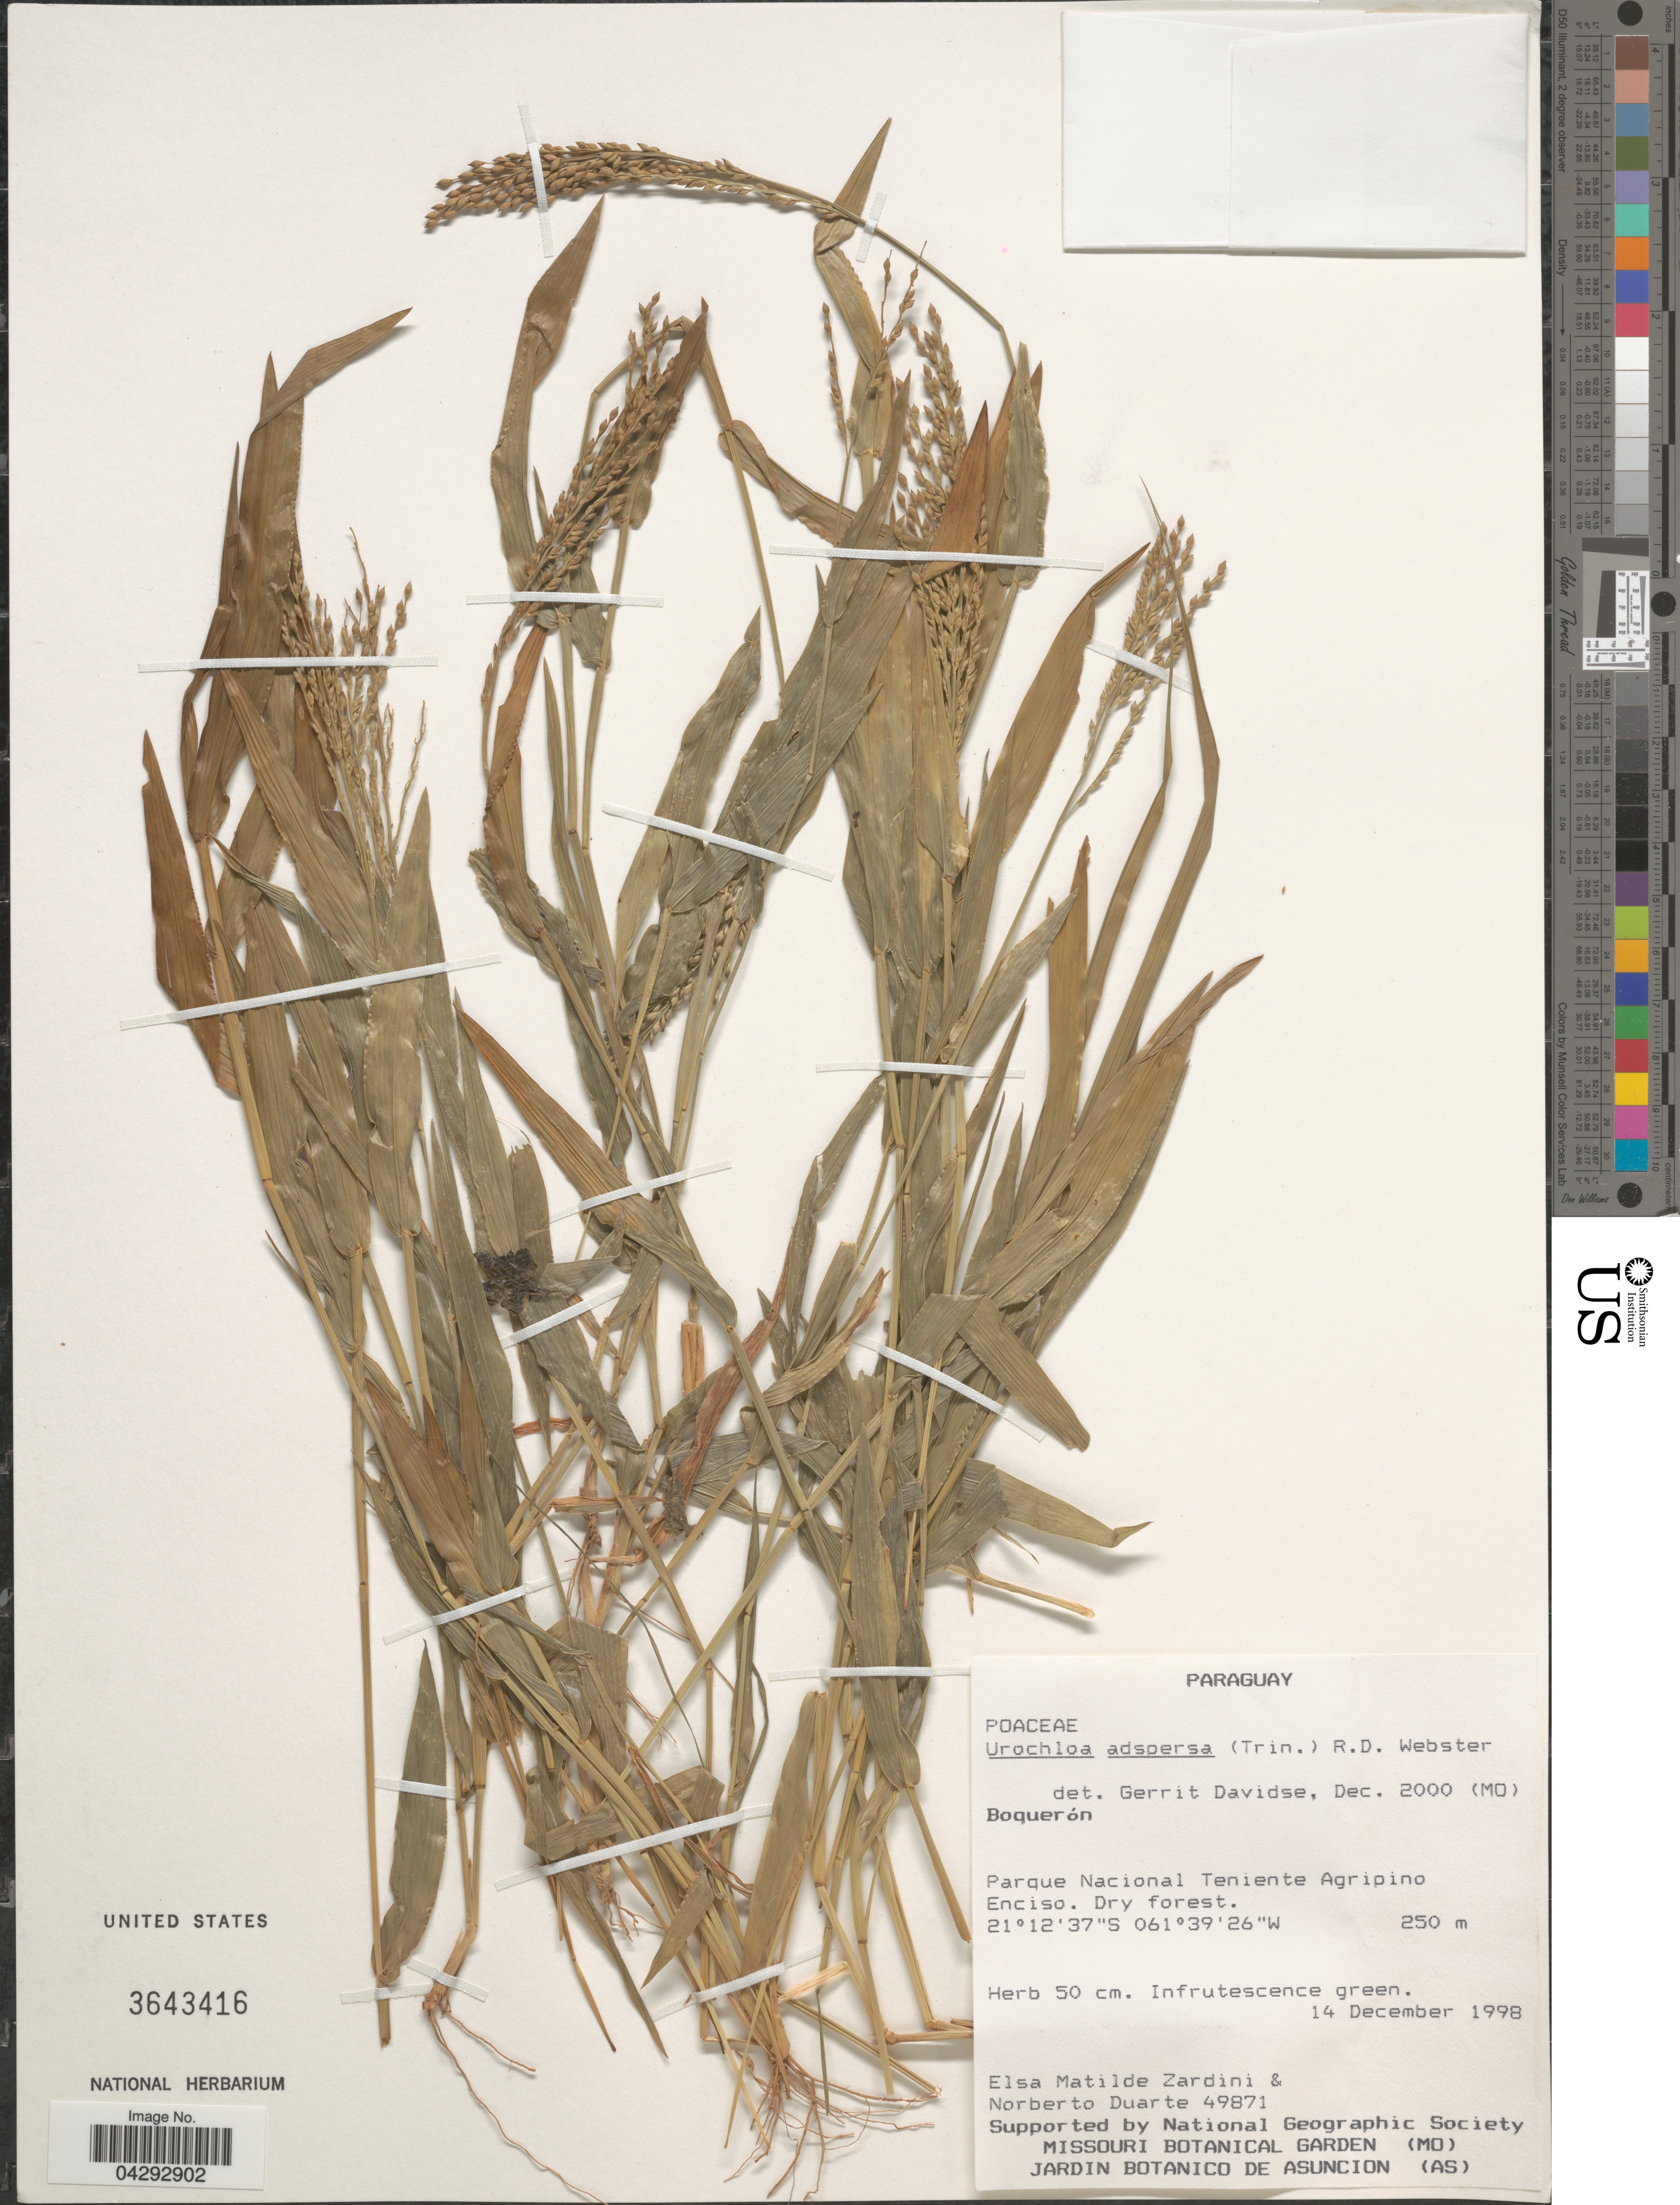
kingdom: Plantae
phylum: Tracheophyta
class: Liliopsida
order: Poales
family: Poaceae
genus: Urochloa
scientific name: Urochloa adspersa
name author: (Trin.) R.D. Webster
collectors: E. M. Zardini & N. Duarte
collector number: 49871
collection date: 1998-12-14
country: Paraguay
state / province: Boqueron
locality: Boquerón. Parque Nacional Teniente Agripino Enciso. Dry forest.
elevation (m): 250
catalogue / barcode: US 3643416